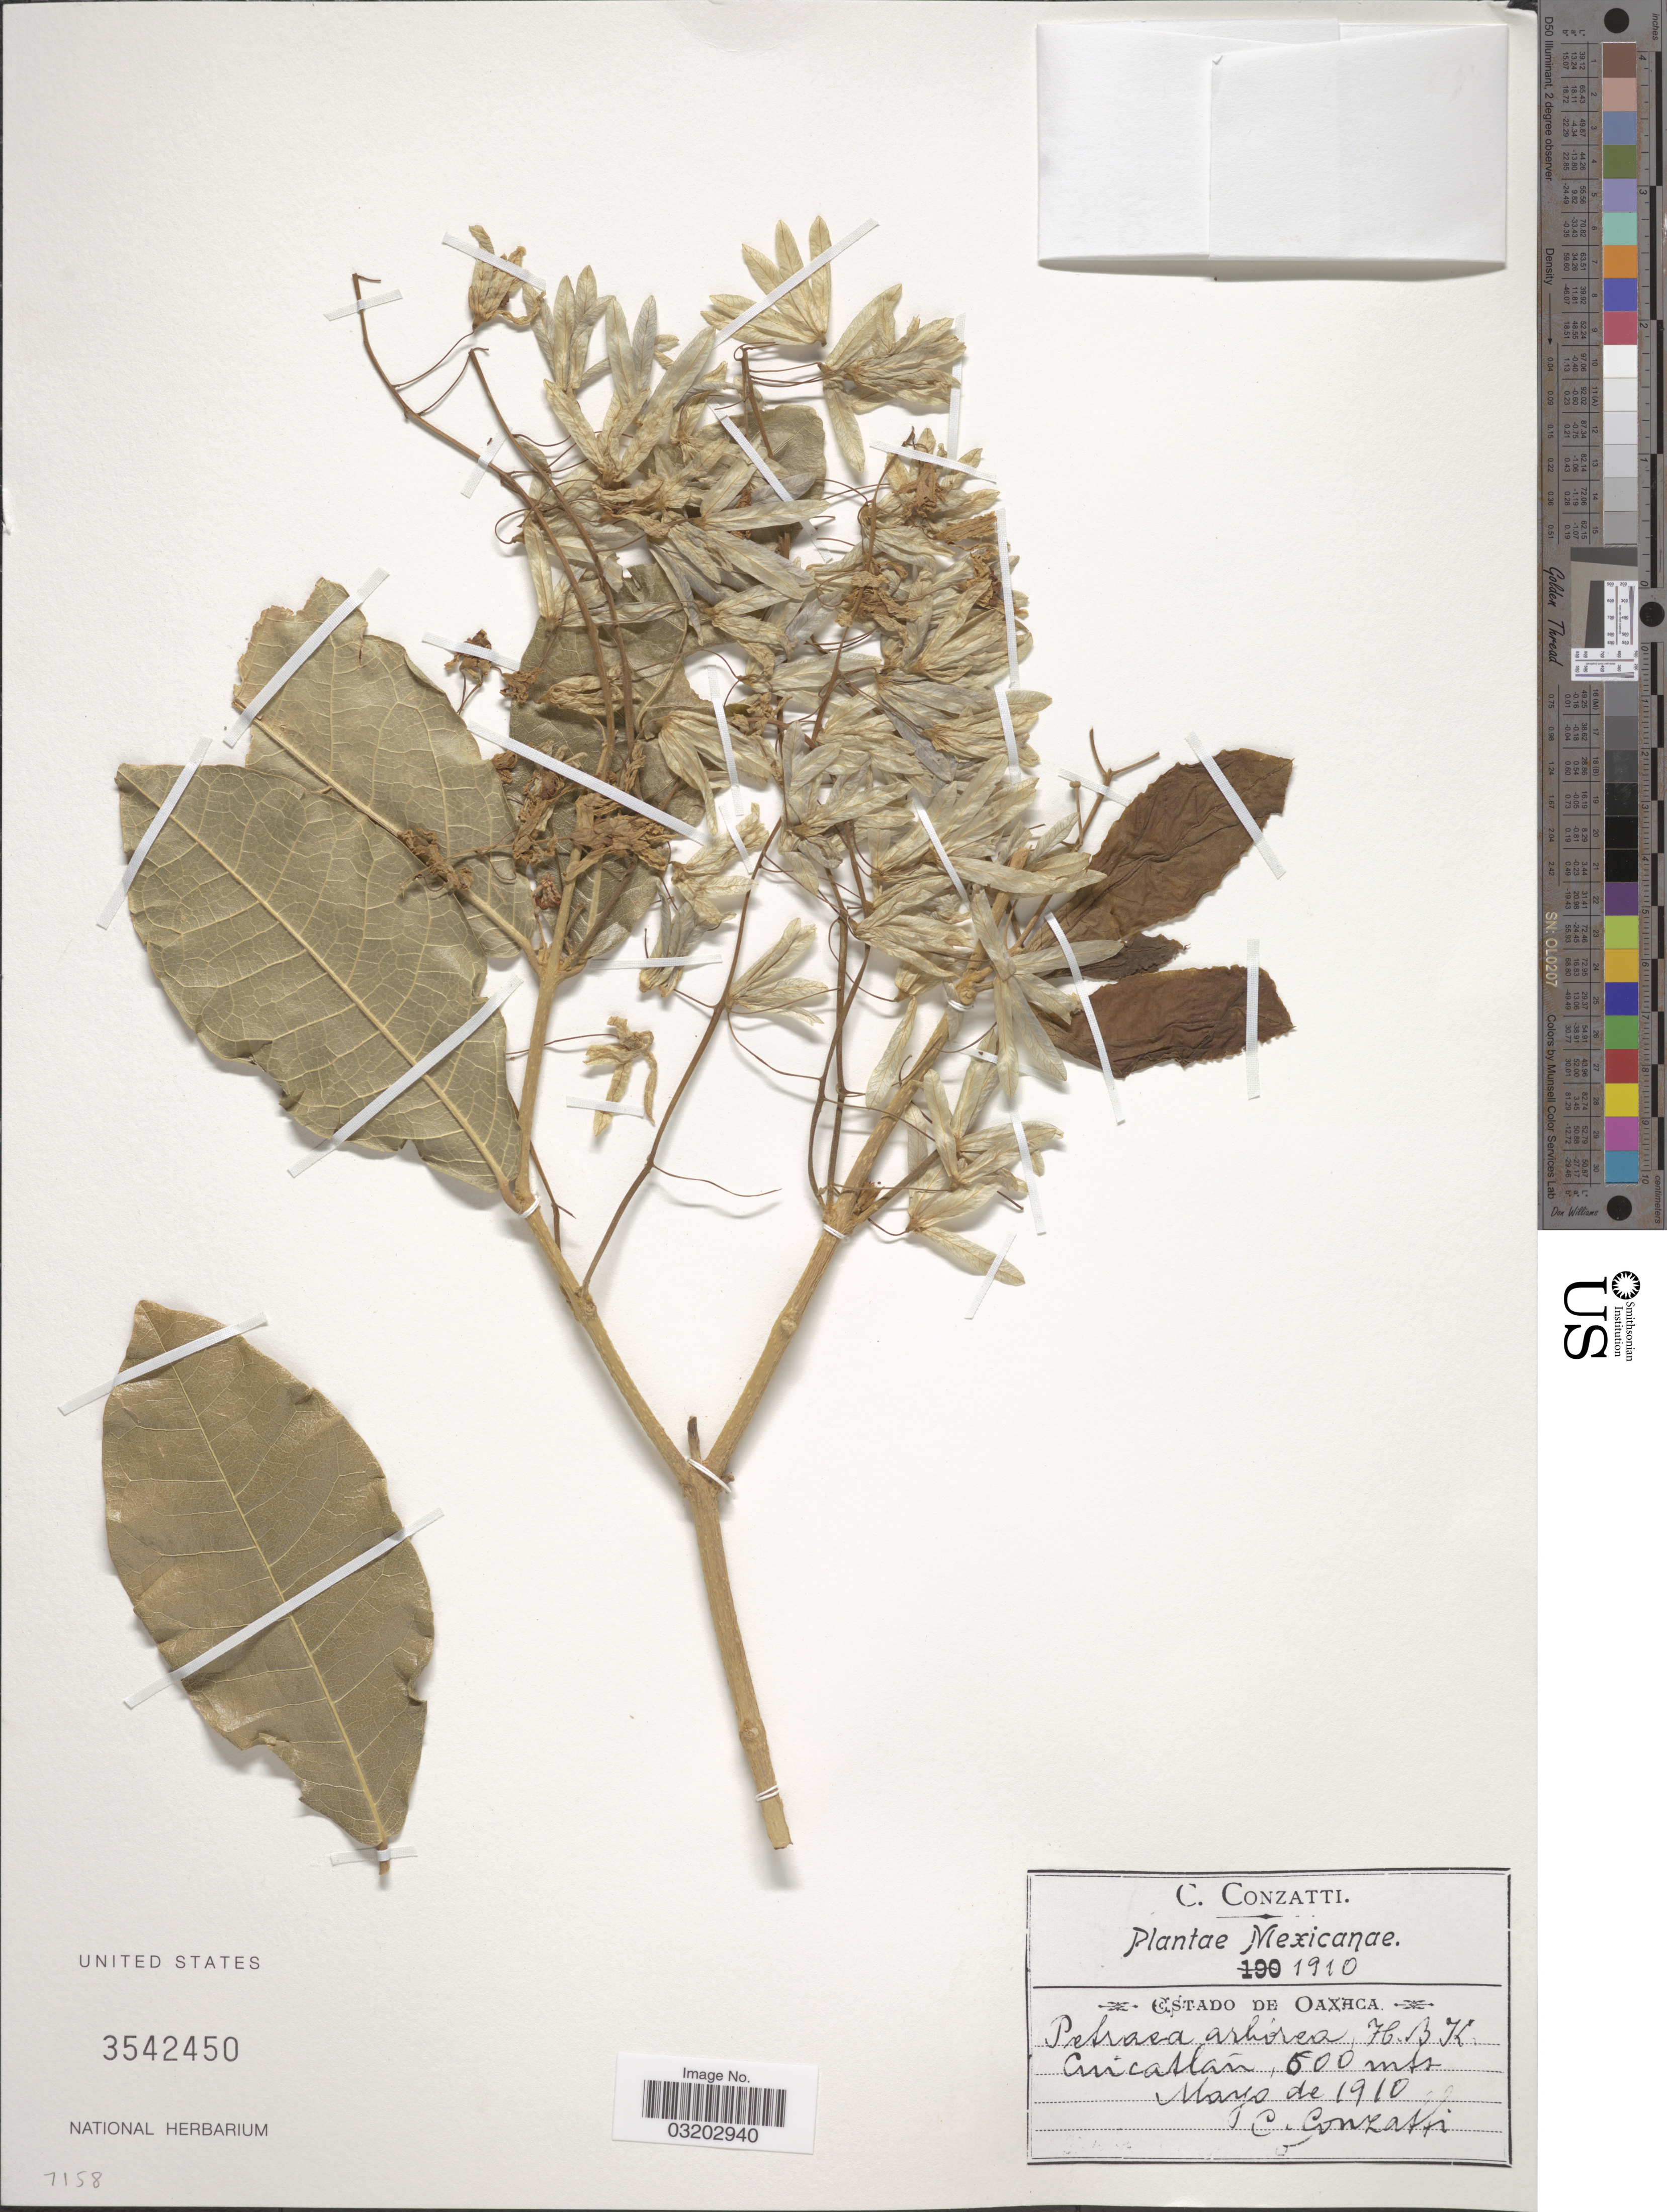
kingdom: Plantae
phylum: Tracheophyta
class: Magnoliopsida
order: Lamiales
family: Verbenaceae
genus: Petrea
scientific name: Petrea volubilis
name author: L.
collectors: C. Conzatti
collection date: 1910-05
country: Mexico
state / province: Oaxaca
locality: Cuicatlan.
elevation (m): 600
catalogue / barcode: US 3542450